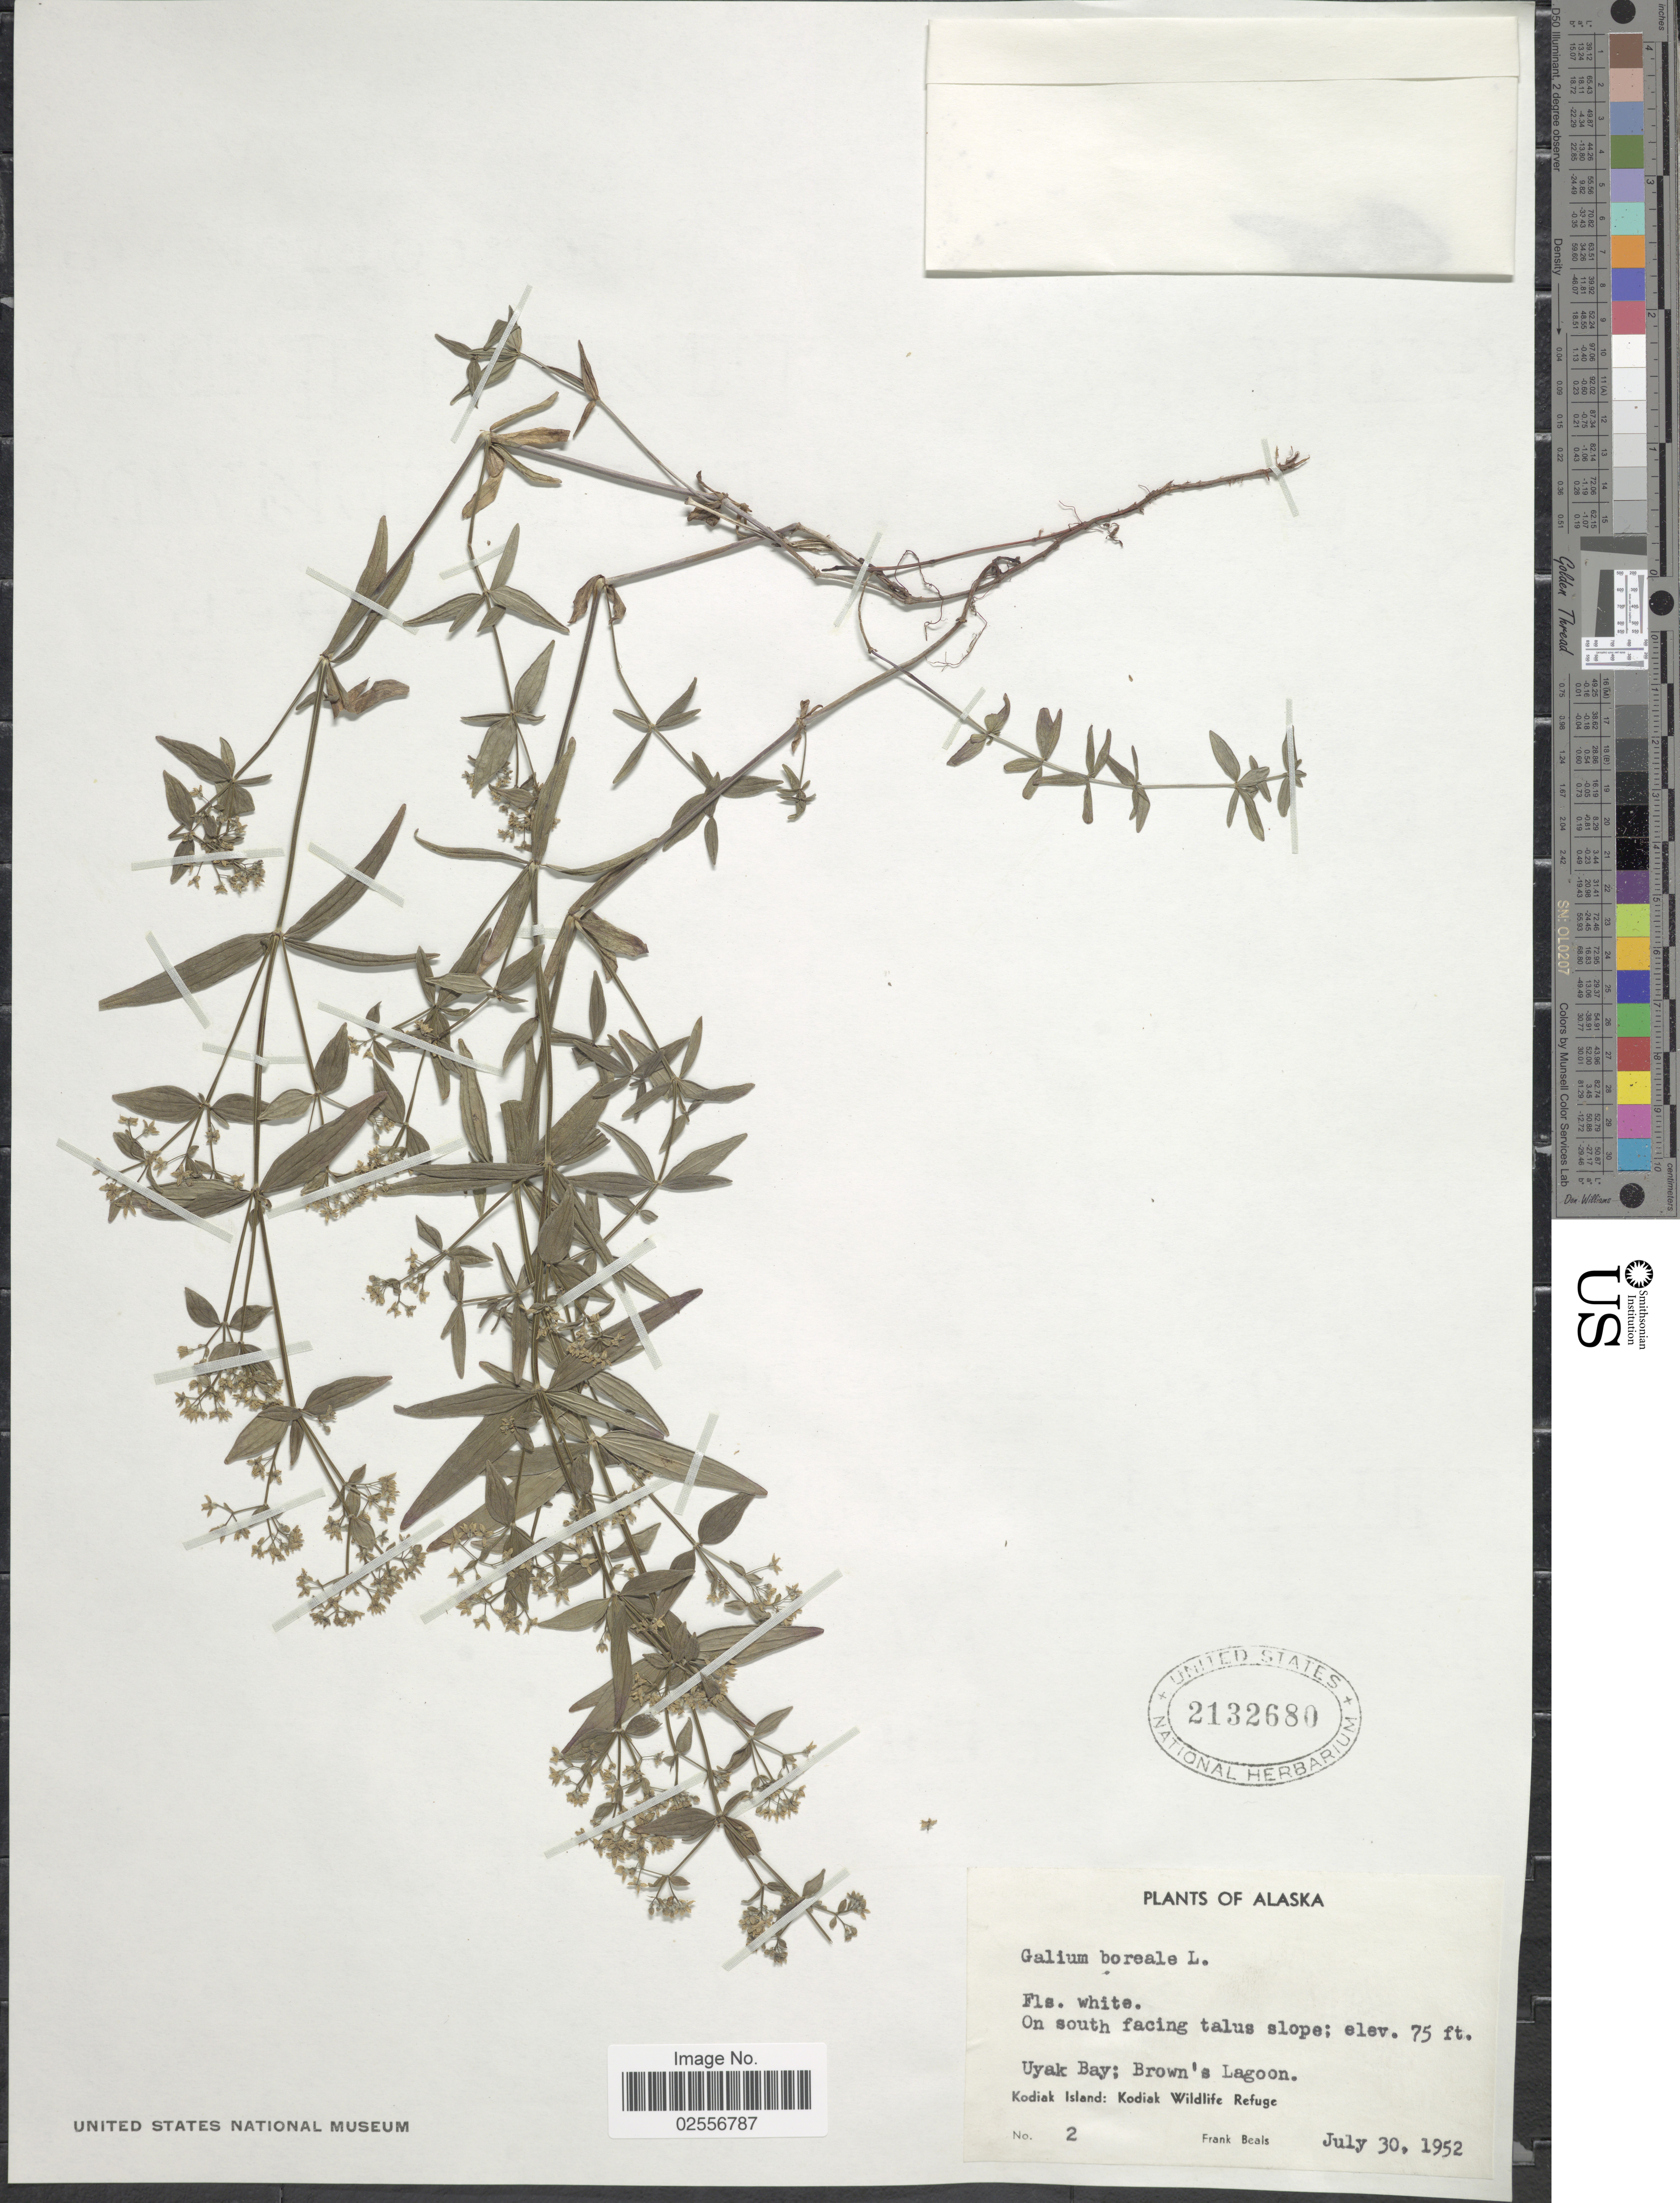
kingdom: Plantae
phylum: Tracheophyta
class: Magnoliopsida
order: Gentianales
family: Rubiaceae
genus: Galium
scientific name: Galium boreale L.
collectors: F. Beals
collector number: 2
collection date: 1952-07-30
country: United States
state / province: Alaska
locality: On south facing talus slope. Uyak Bay; Brown's Lagoon. Kodiak Island: Kodiak Wildlife Refuge.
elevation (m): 23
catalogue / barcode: US 2132680